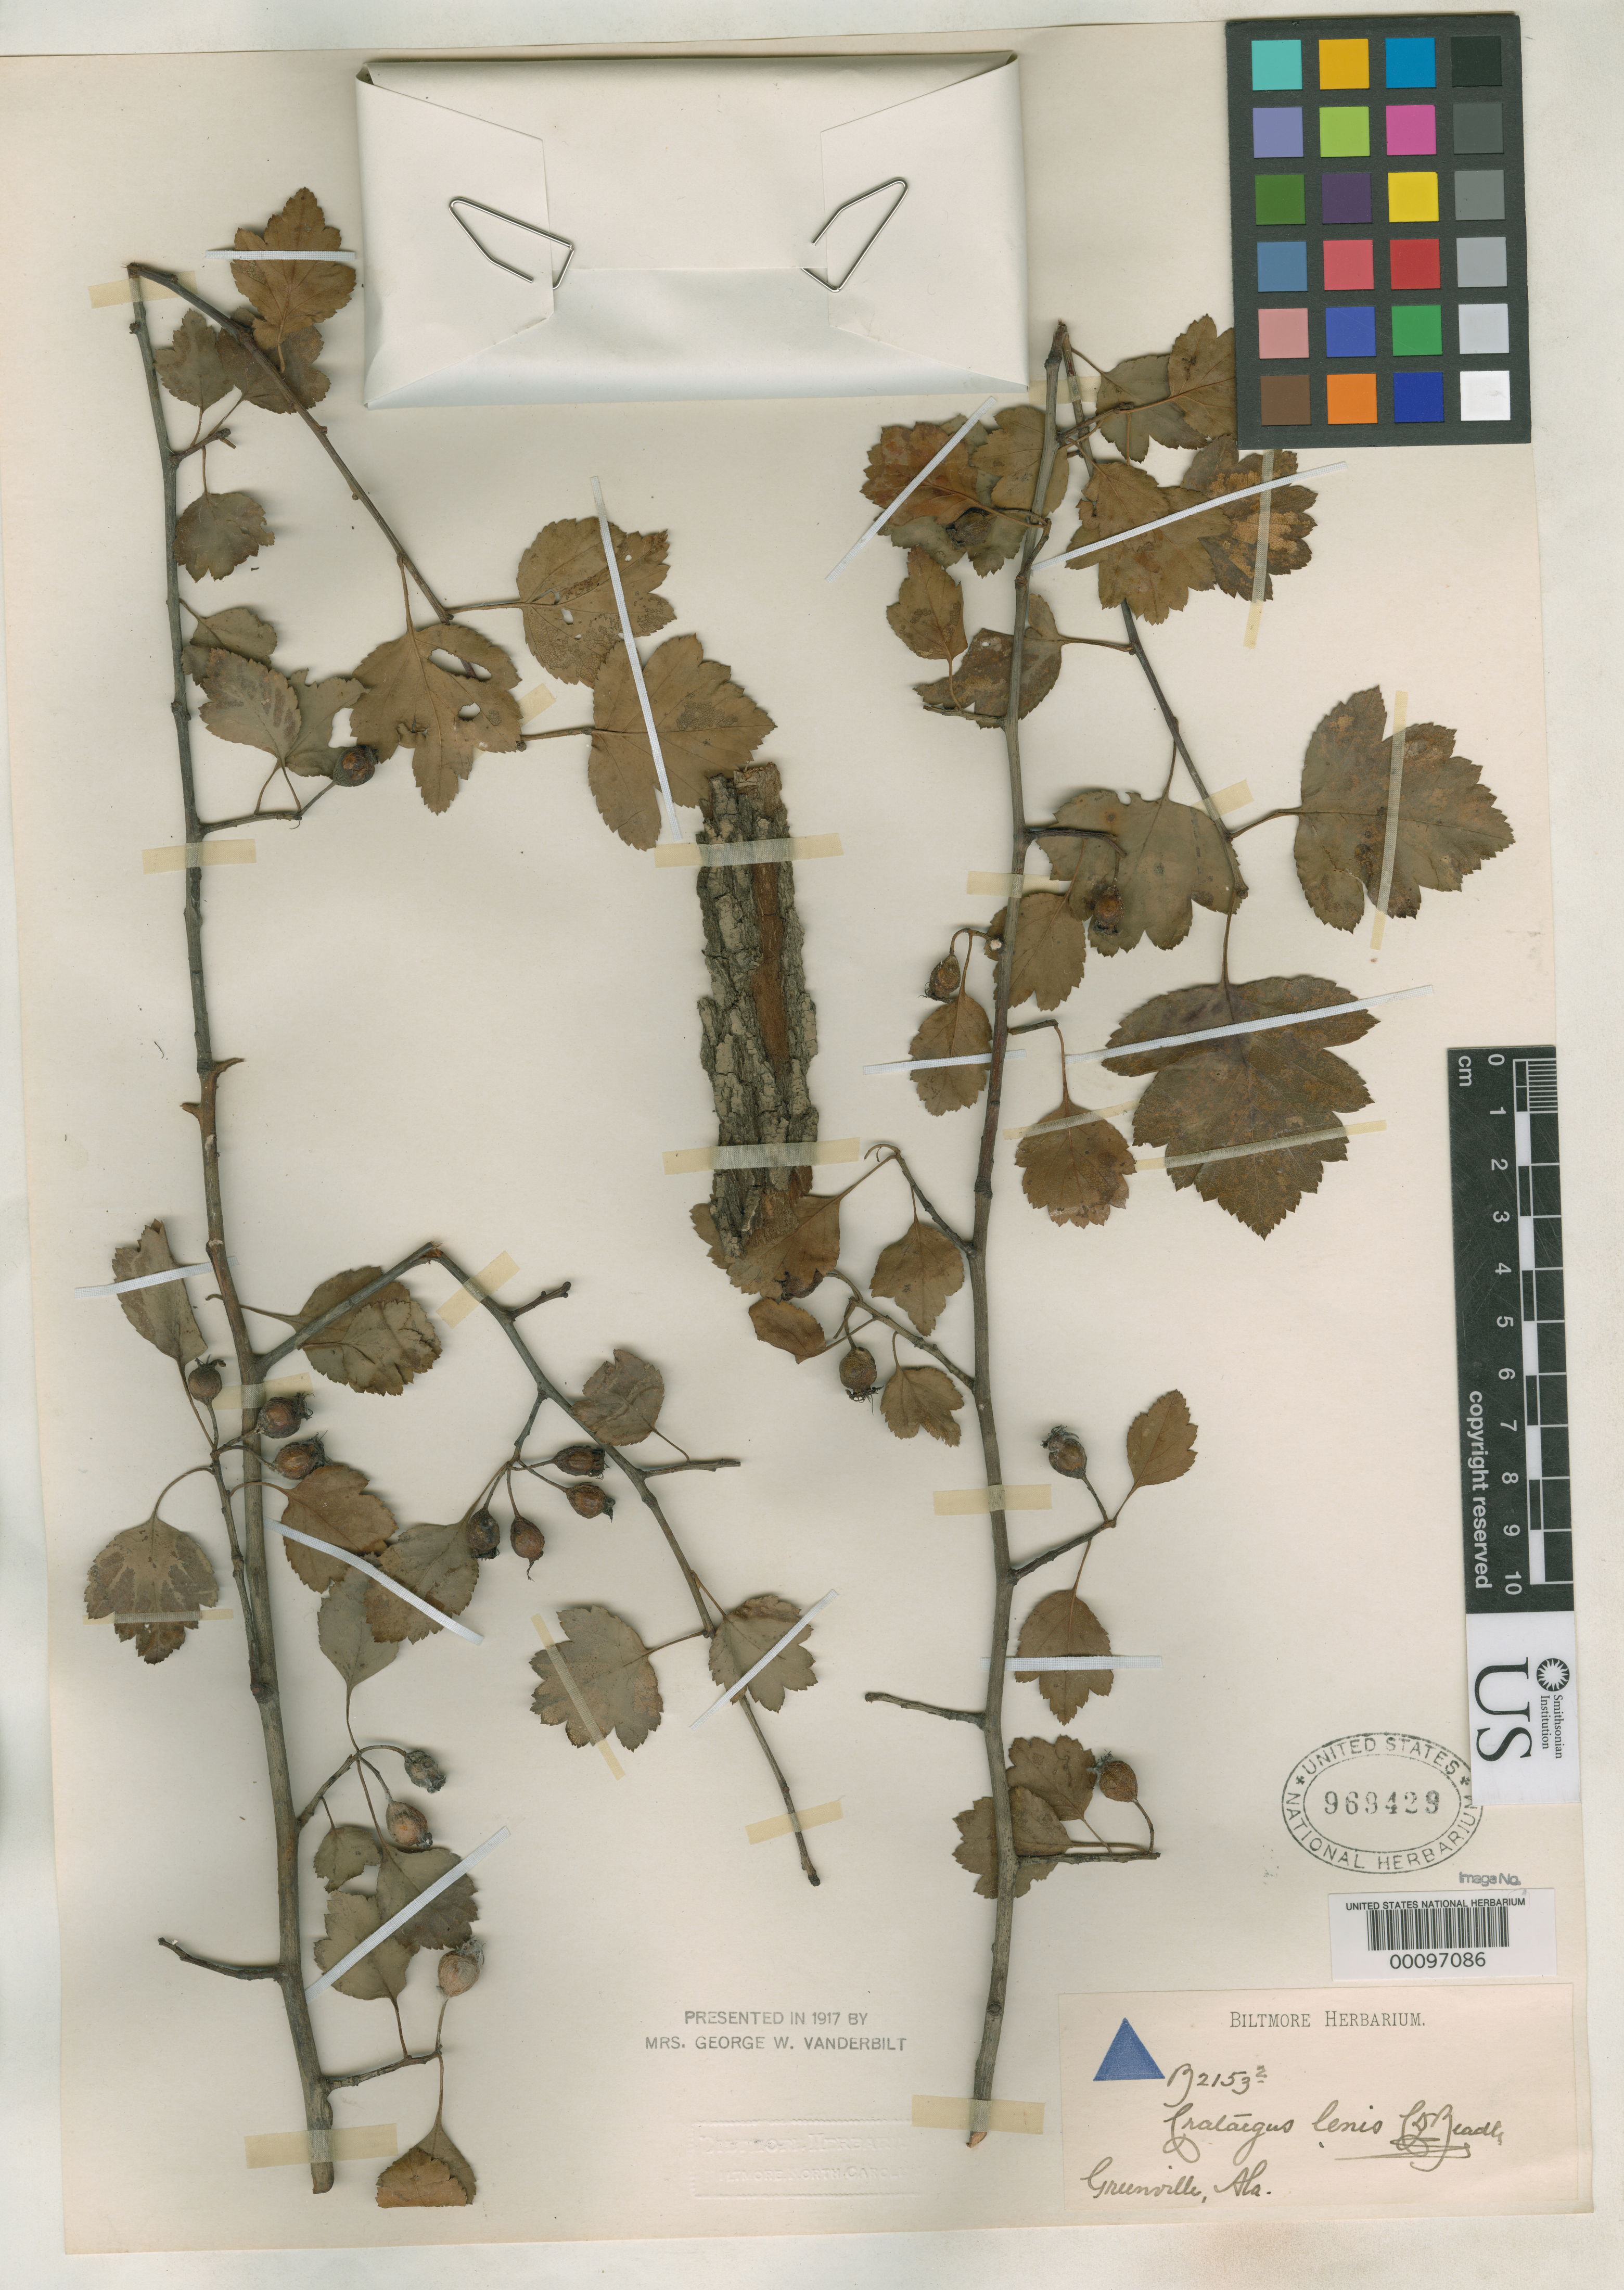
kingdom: Plantae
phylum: Tracheophyta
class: Magnoliopsida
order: Rosales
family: Rosaceae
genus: Crataegus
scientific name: Crataegus lenis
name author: Beadle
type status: Syntype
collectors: ex herb. Biltmore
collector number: B 2153/2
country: United States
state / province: Alabama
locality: Greenville.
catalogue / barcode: US 969429